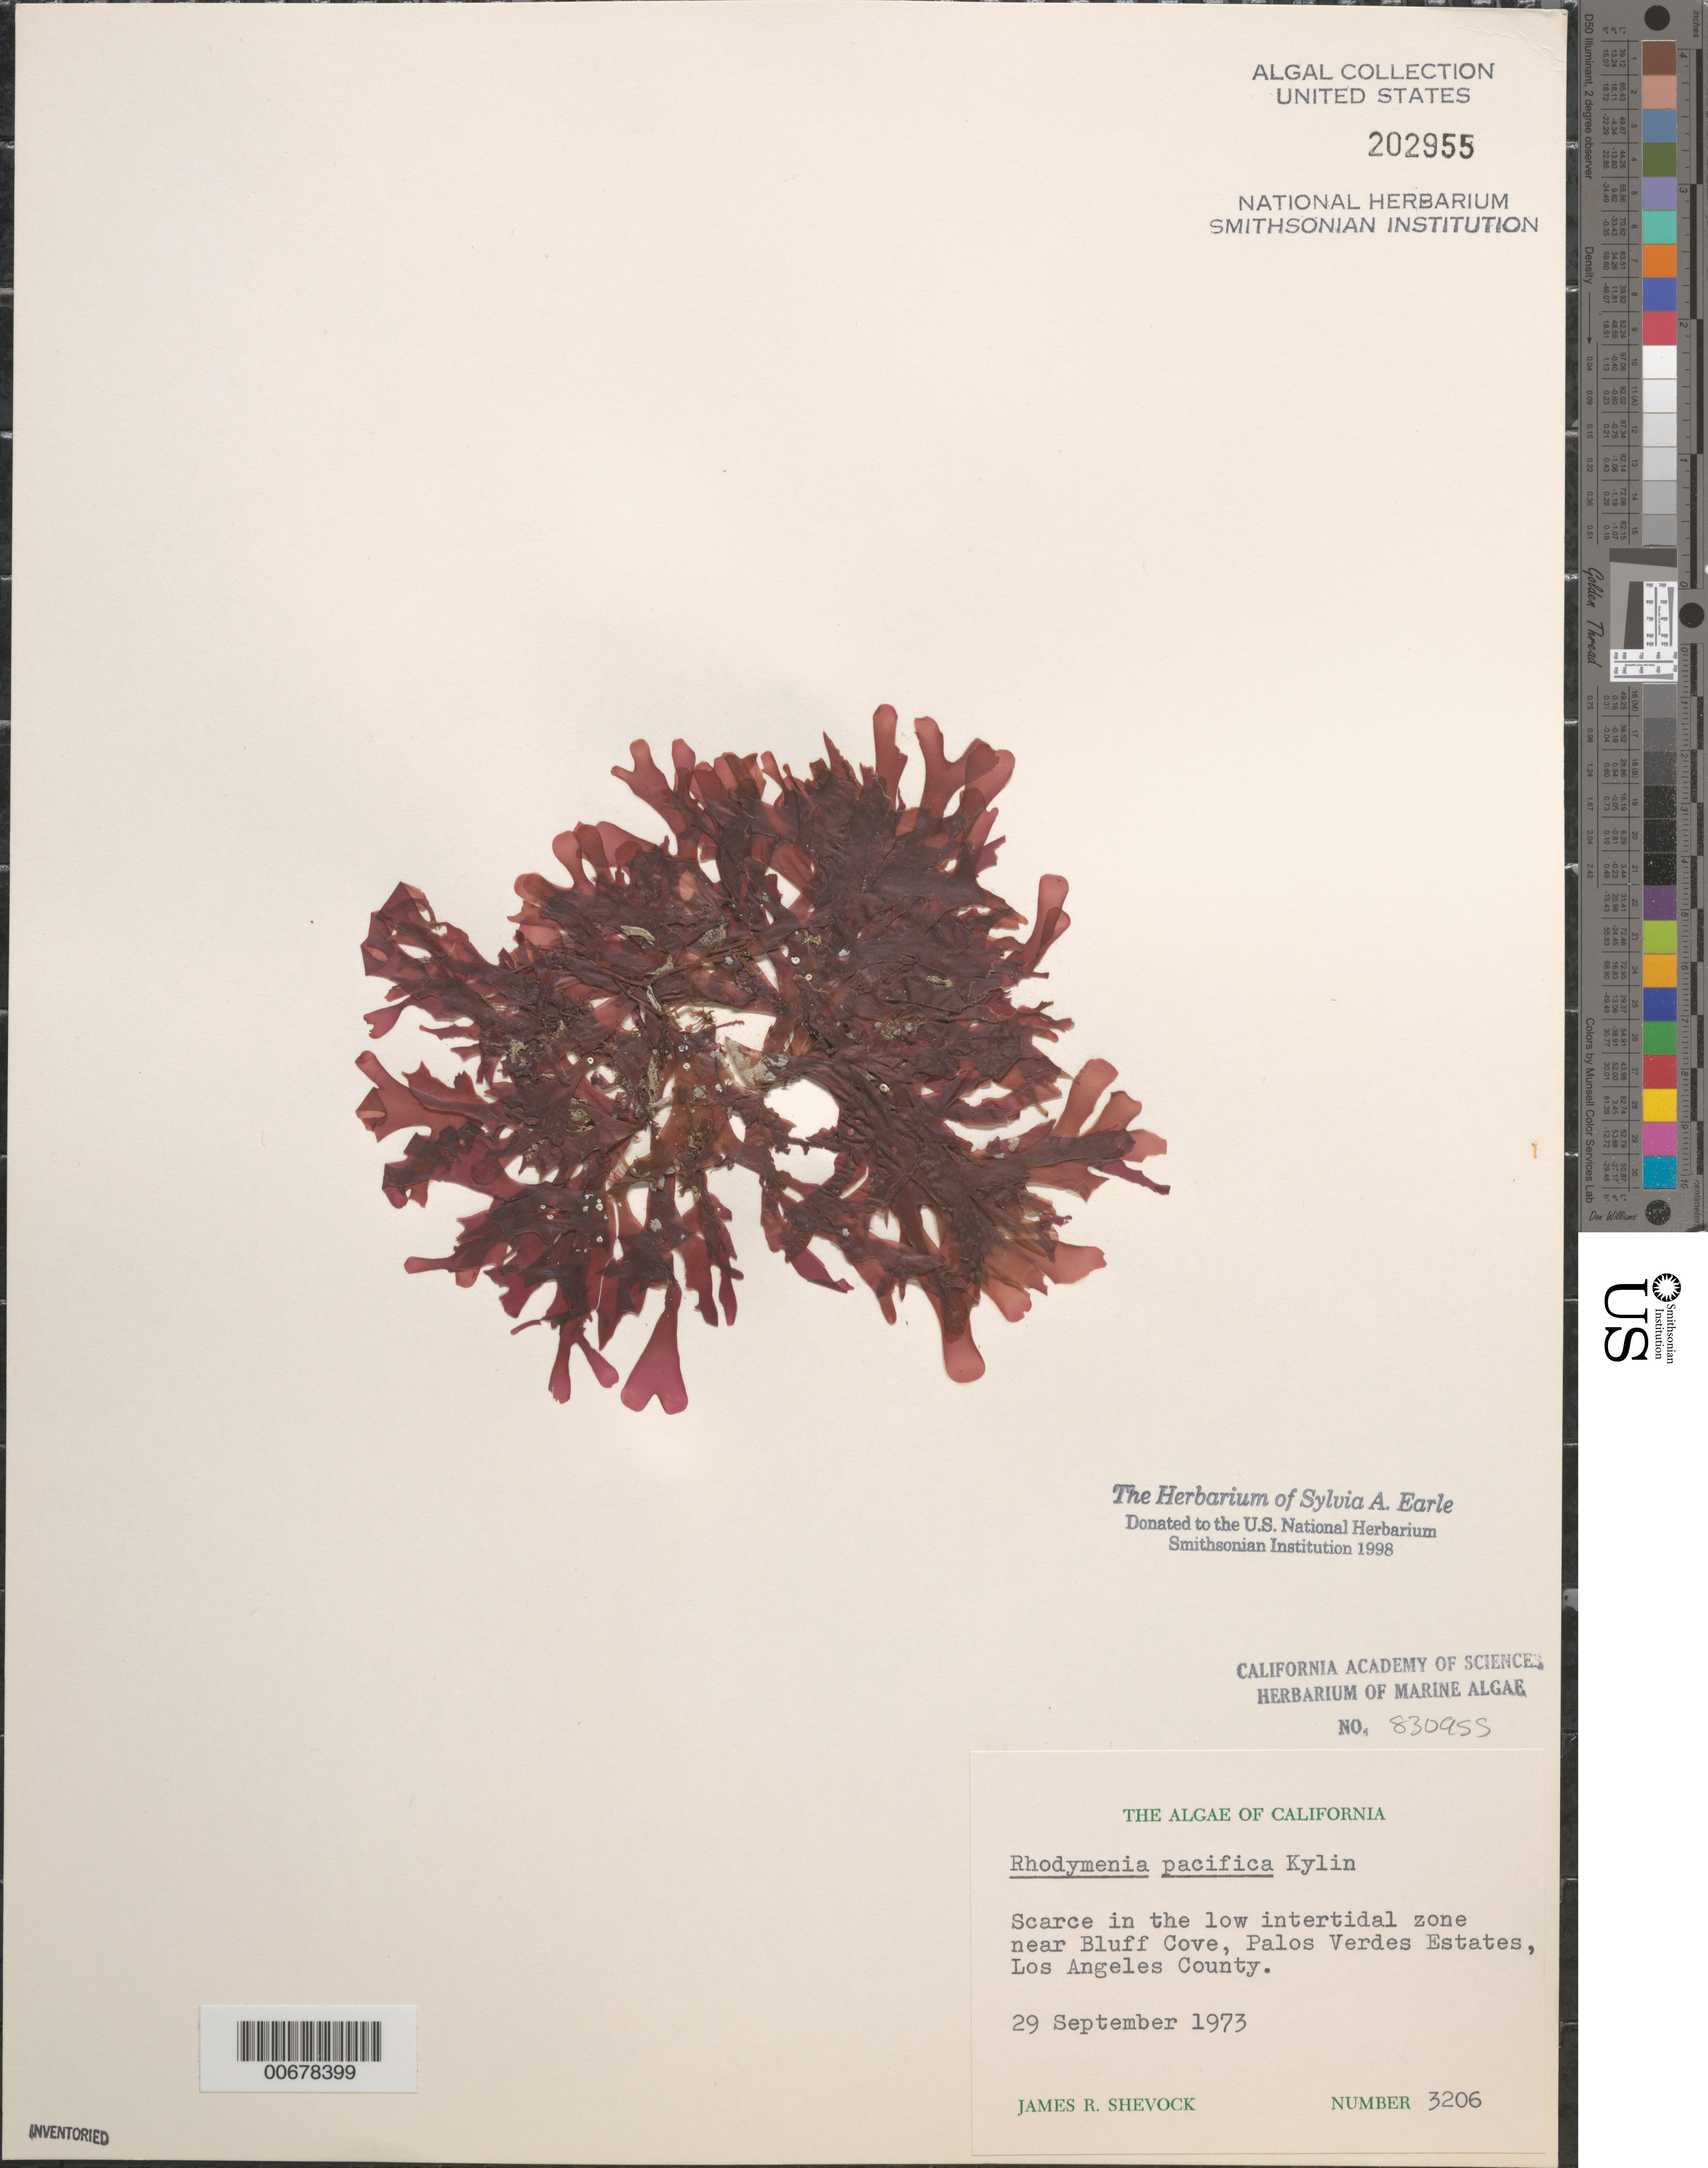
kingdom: Plantae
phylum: Rhodophyta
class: Florideophyceae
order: Rhodymeniales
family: Rhodymeniaceae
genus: Rhodymenia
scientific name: Rhodymenia pacifica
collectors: J. R. Shevock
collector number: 3206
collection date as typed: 29 Sep 1973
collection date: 1973-09-29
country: United States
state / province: California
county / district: Los Angeles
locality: Palos Verdes Estates, near Bluff Cove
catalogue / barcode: US 202955